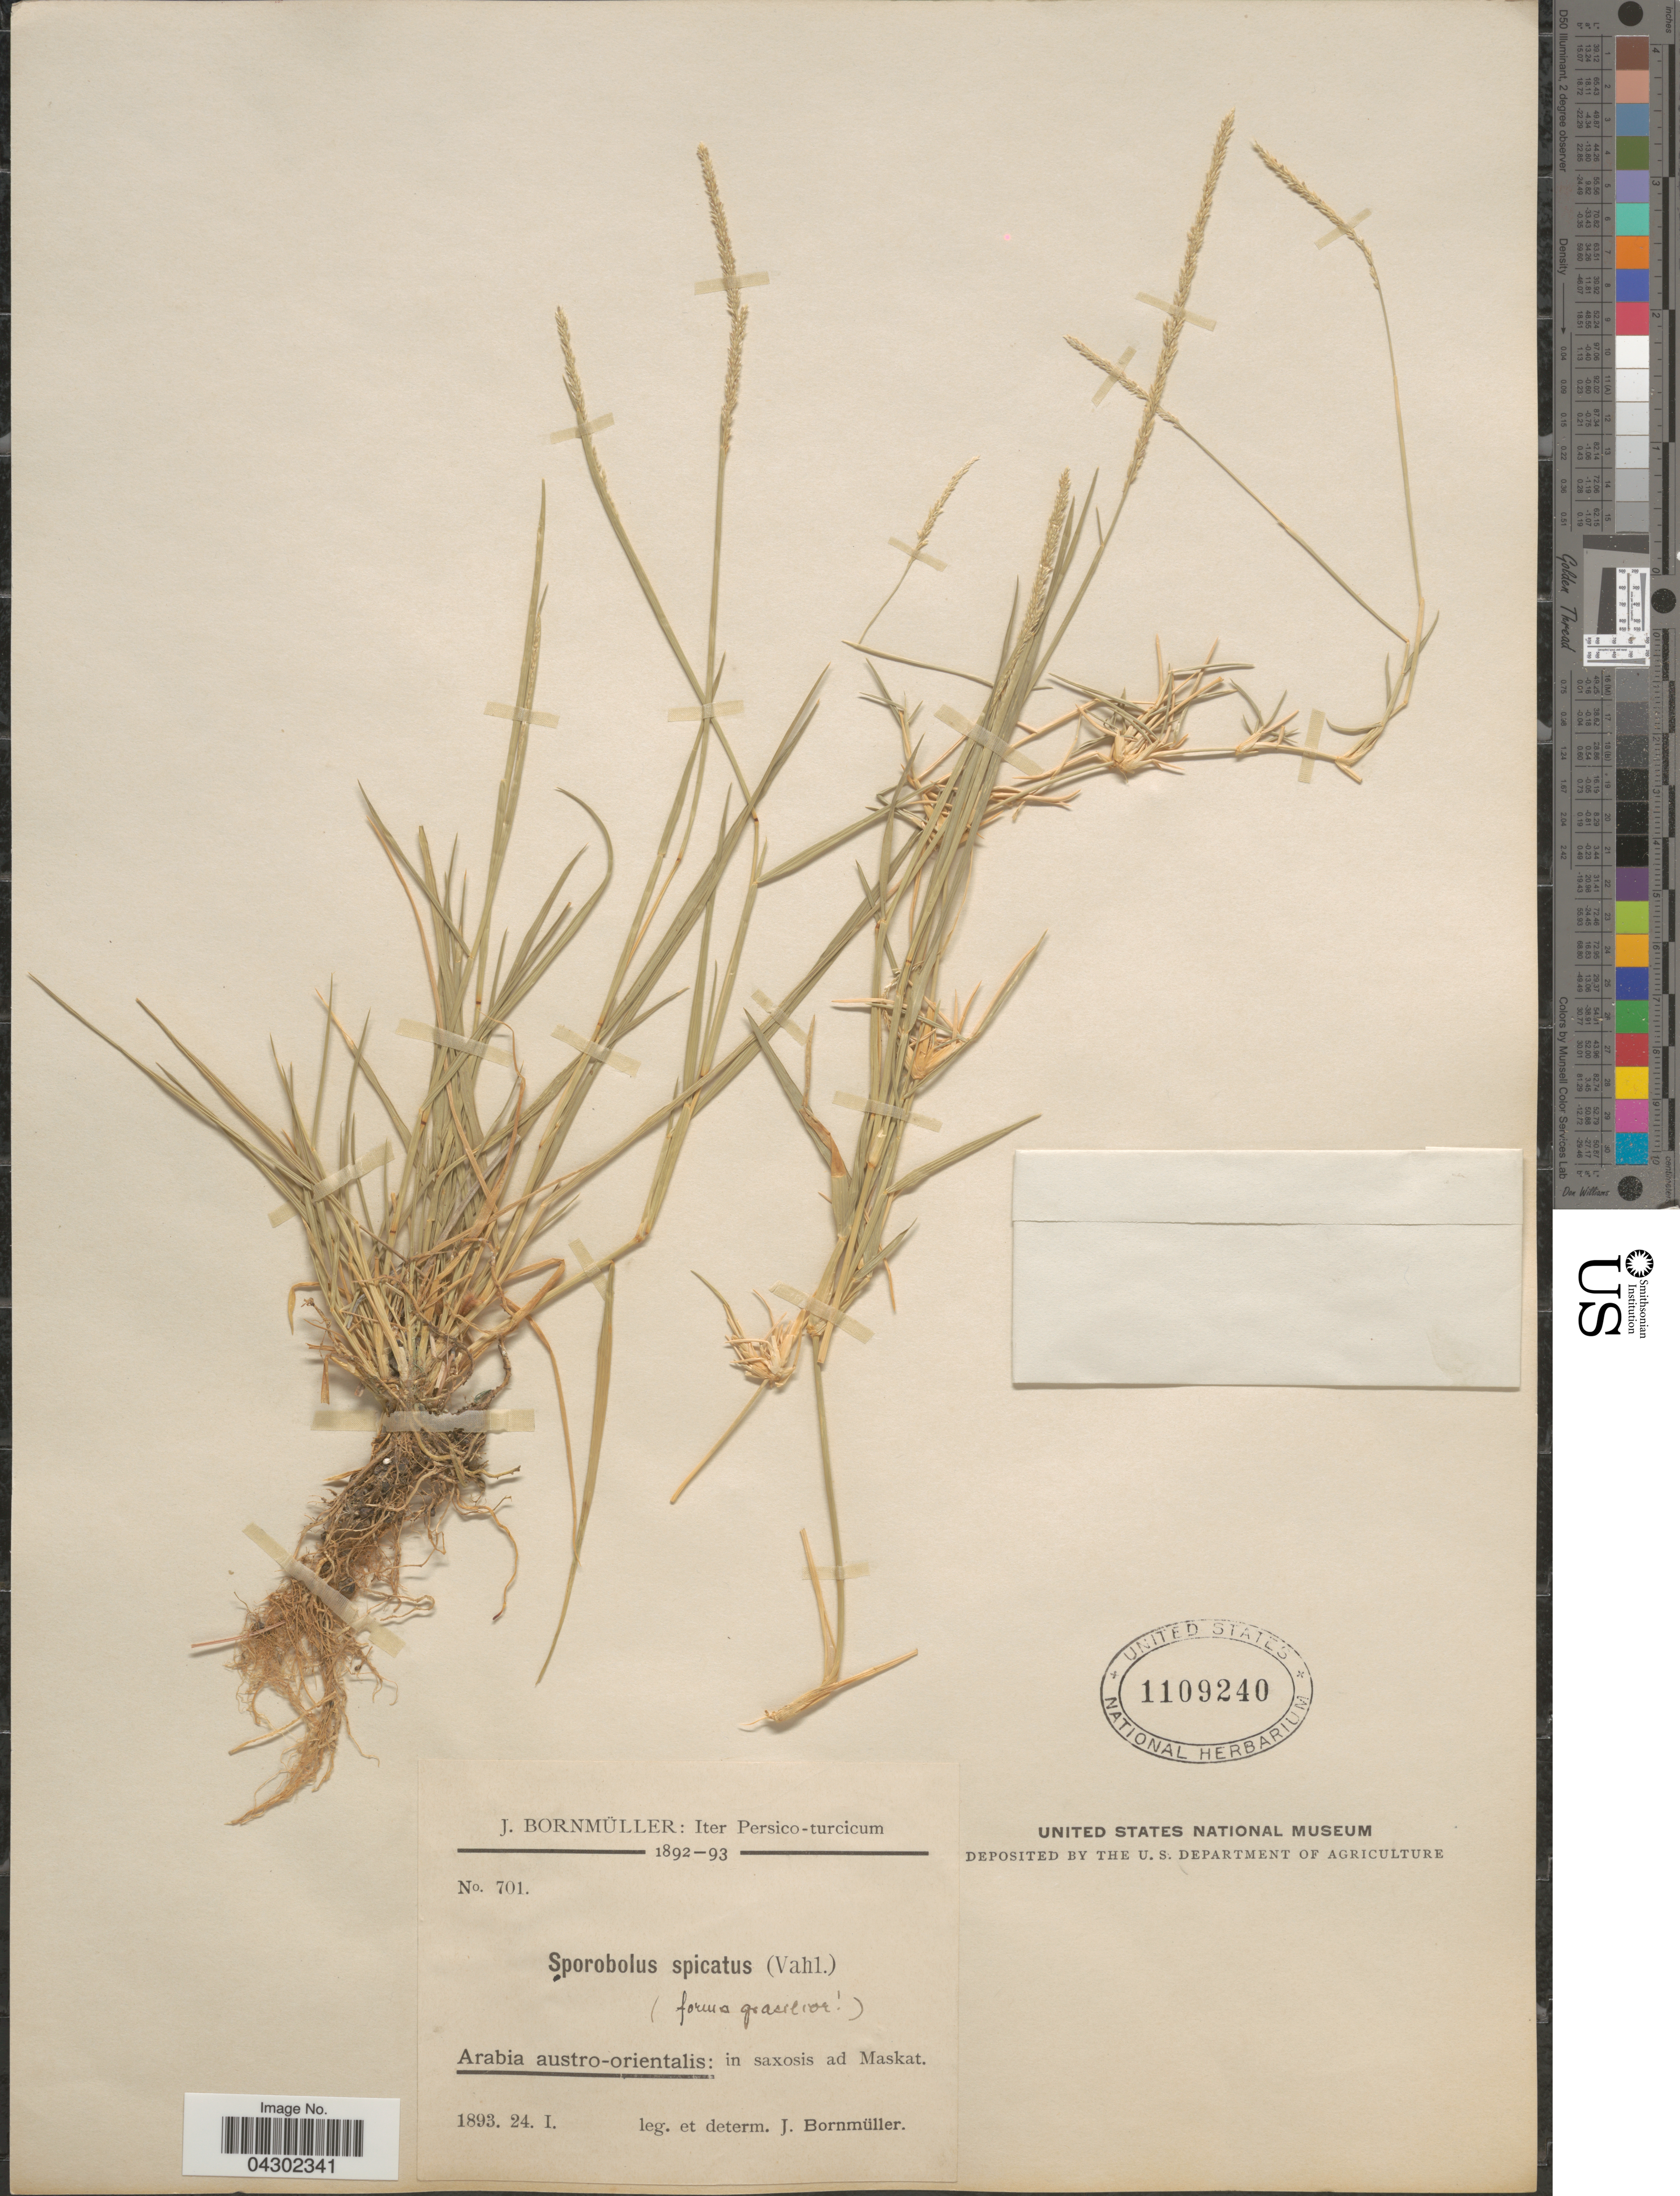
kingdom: Plantae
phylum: Tracheophyta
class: Liliopsida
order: Poales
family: Poaceae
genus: Panicum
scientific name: Panicum turgidum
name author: Forssk.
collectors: J. Bornmüller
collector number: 701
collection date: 1893-01-24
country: Iran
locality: Iter Persico-turcicum. Arabia austro-orientalis: in saxosis ad Maskat.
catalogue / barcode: US 1109240